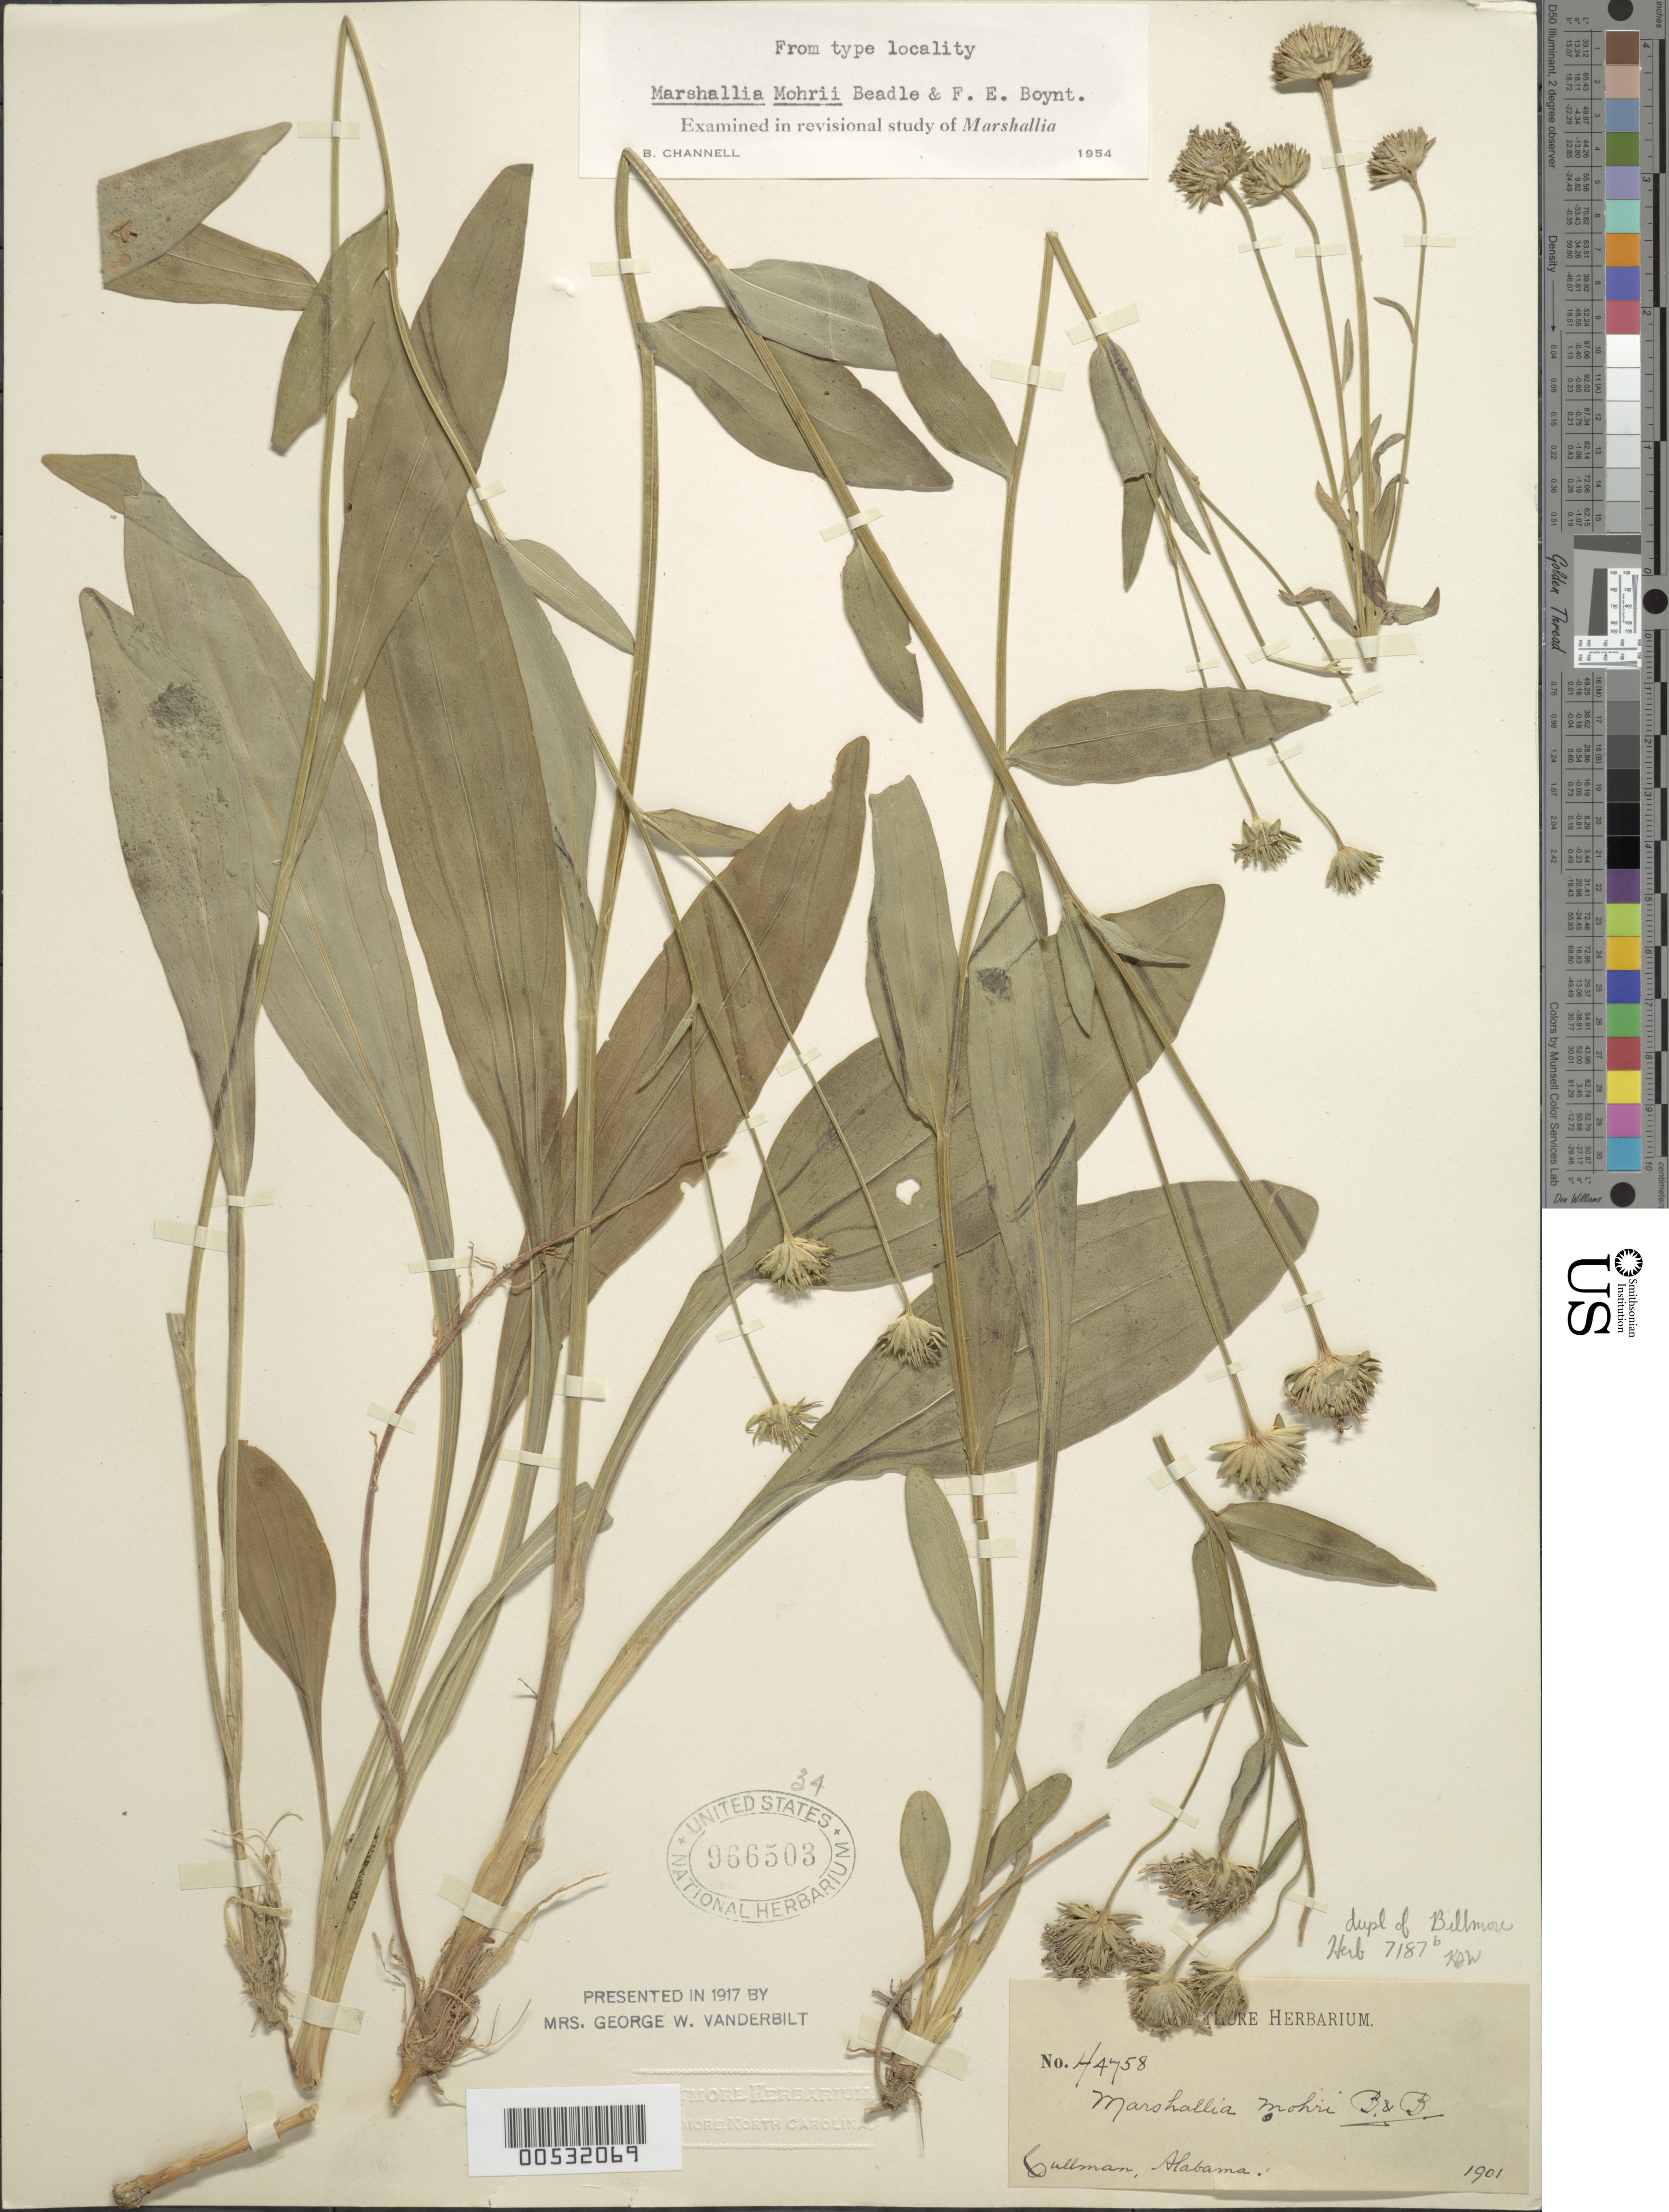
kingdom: Plantae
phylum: Tracheophyta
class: Magnoliopsida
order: Asterales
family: Asteraceae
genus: Marshallia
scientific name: Marshallia mohrii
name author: Beadle & F.E. Boynton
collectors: ex herb. Biltmore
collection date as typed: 1901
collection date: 1901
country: United States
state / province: Alabama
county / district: Cullman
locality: Cullman.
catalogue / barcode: US 966503